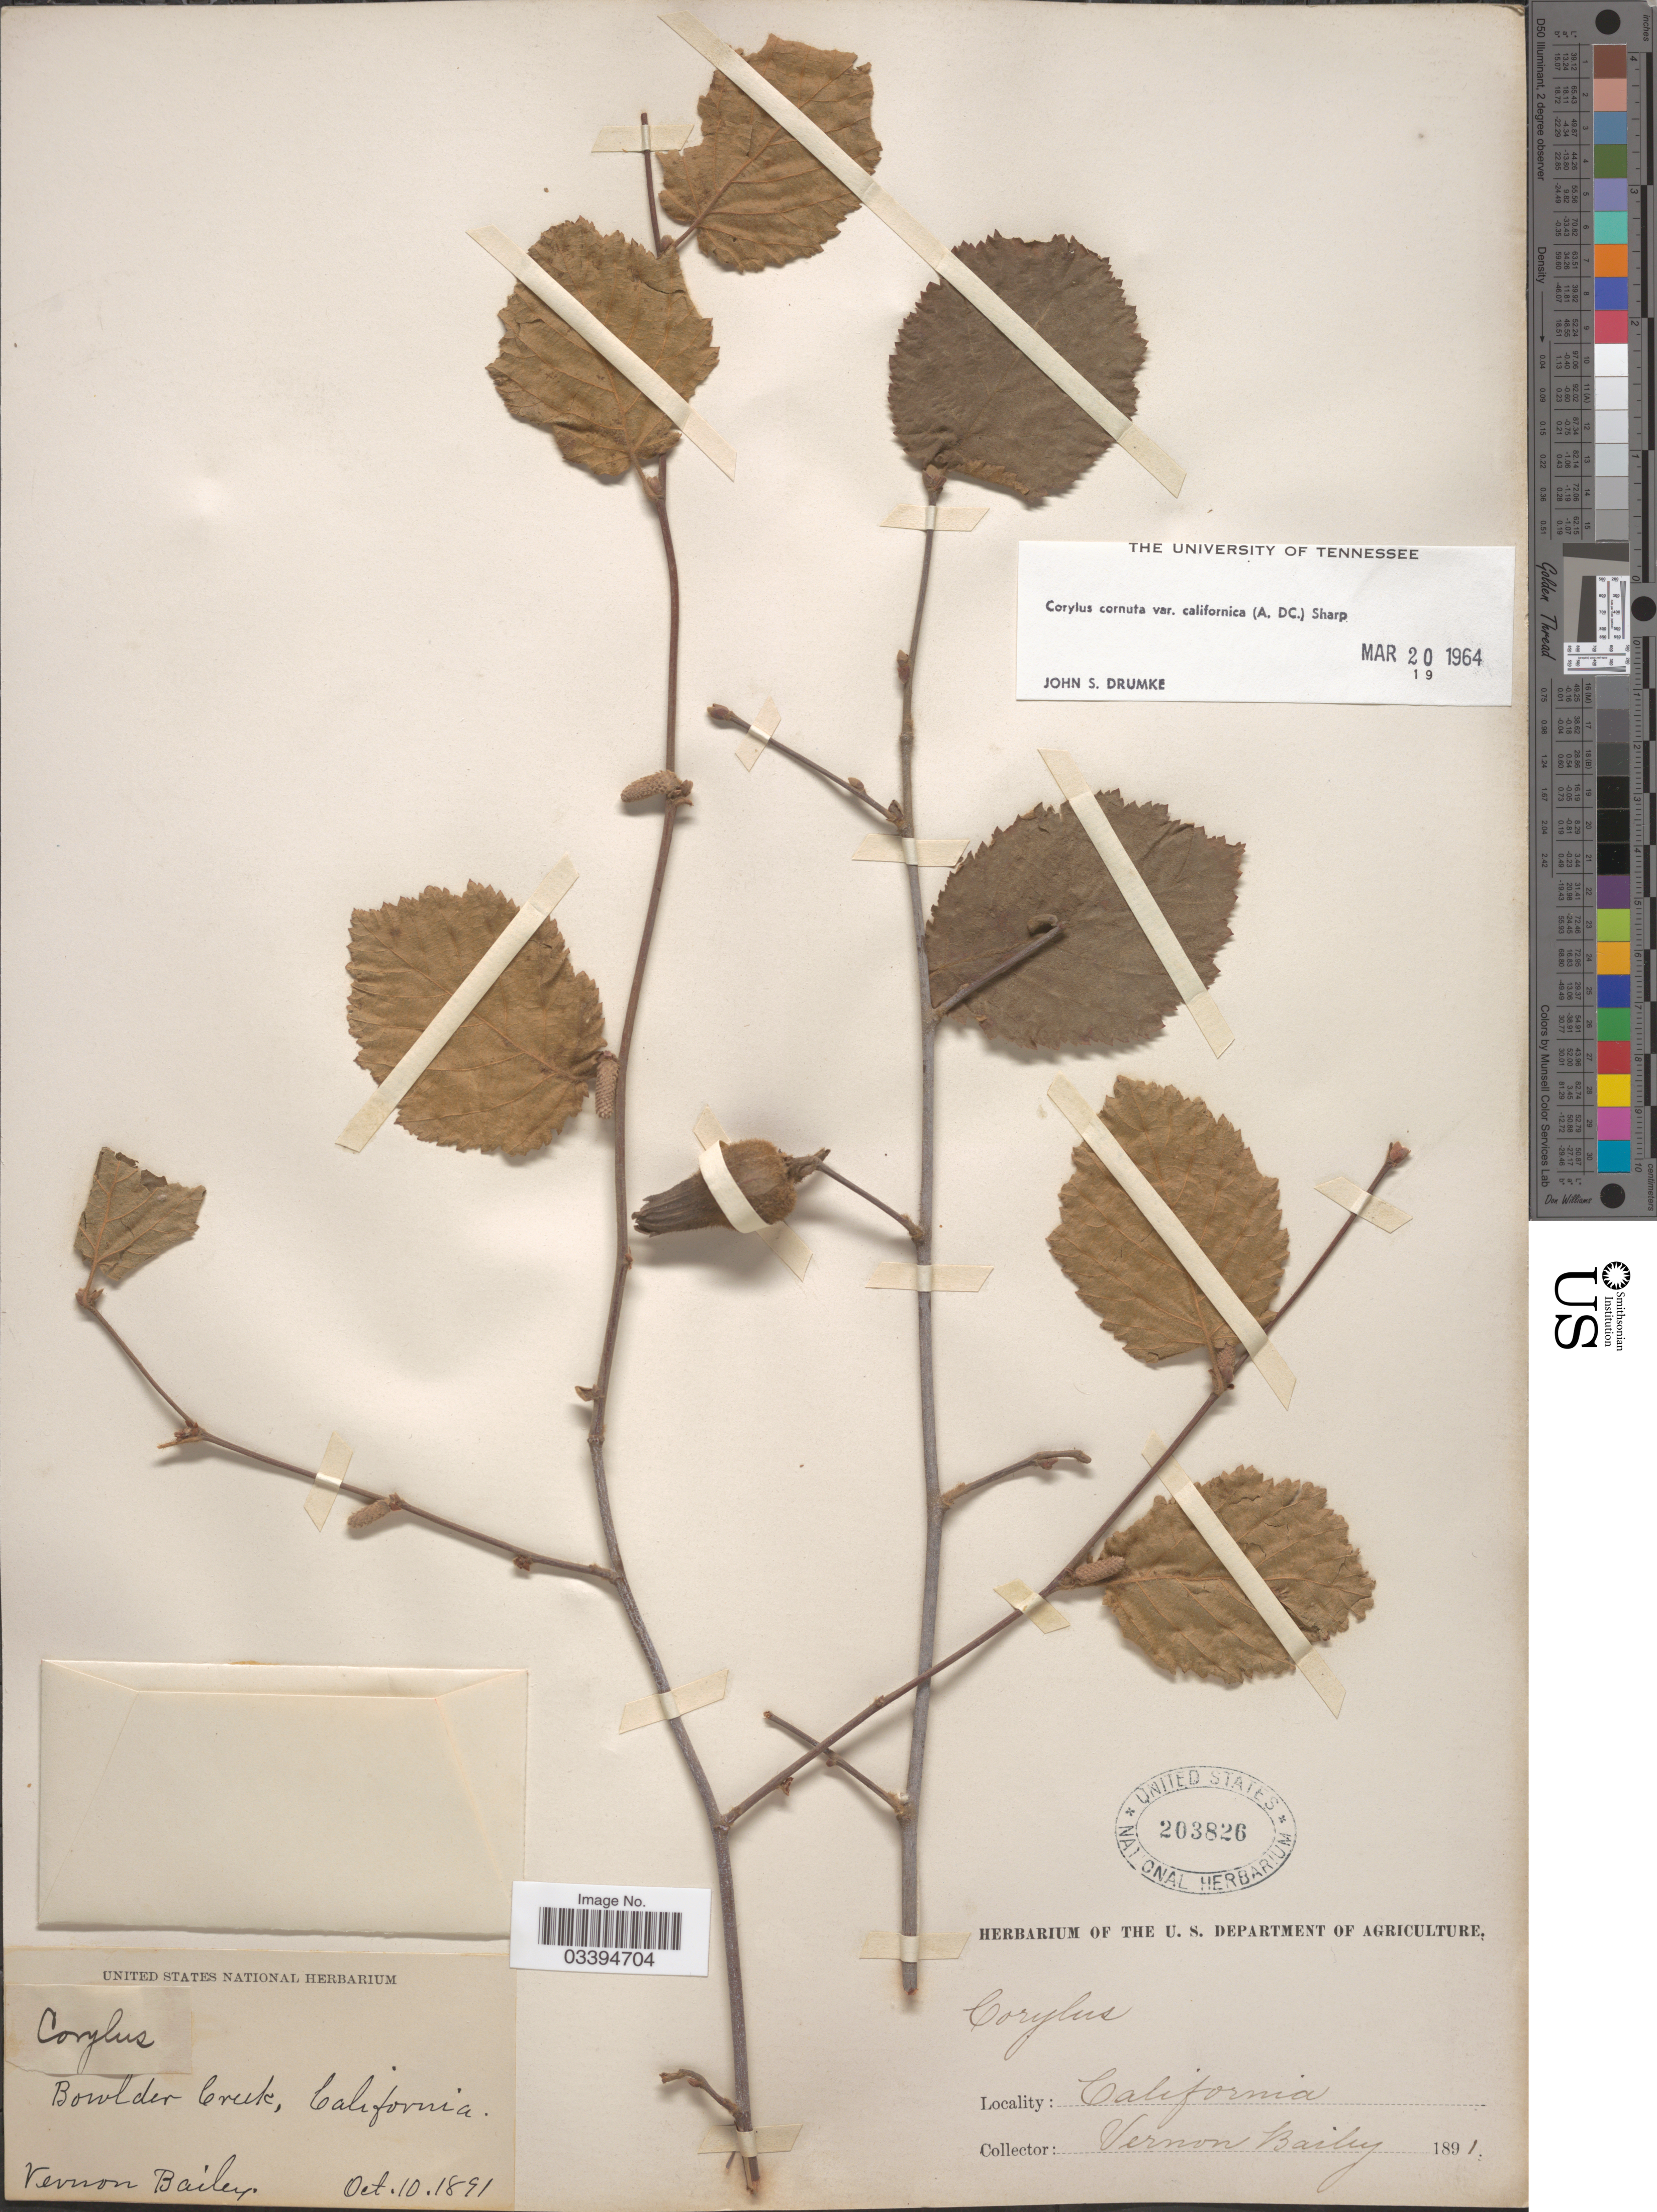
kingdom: Plantae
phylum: Tracheophyta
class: Magnoliopsida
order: Fagales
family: Betulaceae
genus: Corylus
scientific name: Corylus cornuta var. californica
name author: Marshall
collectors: V. O. Bailey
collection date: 1891-10-10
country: United States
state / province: California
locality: Boulder Creek.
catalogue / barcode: US 203826